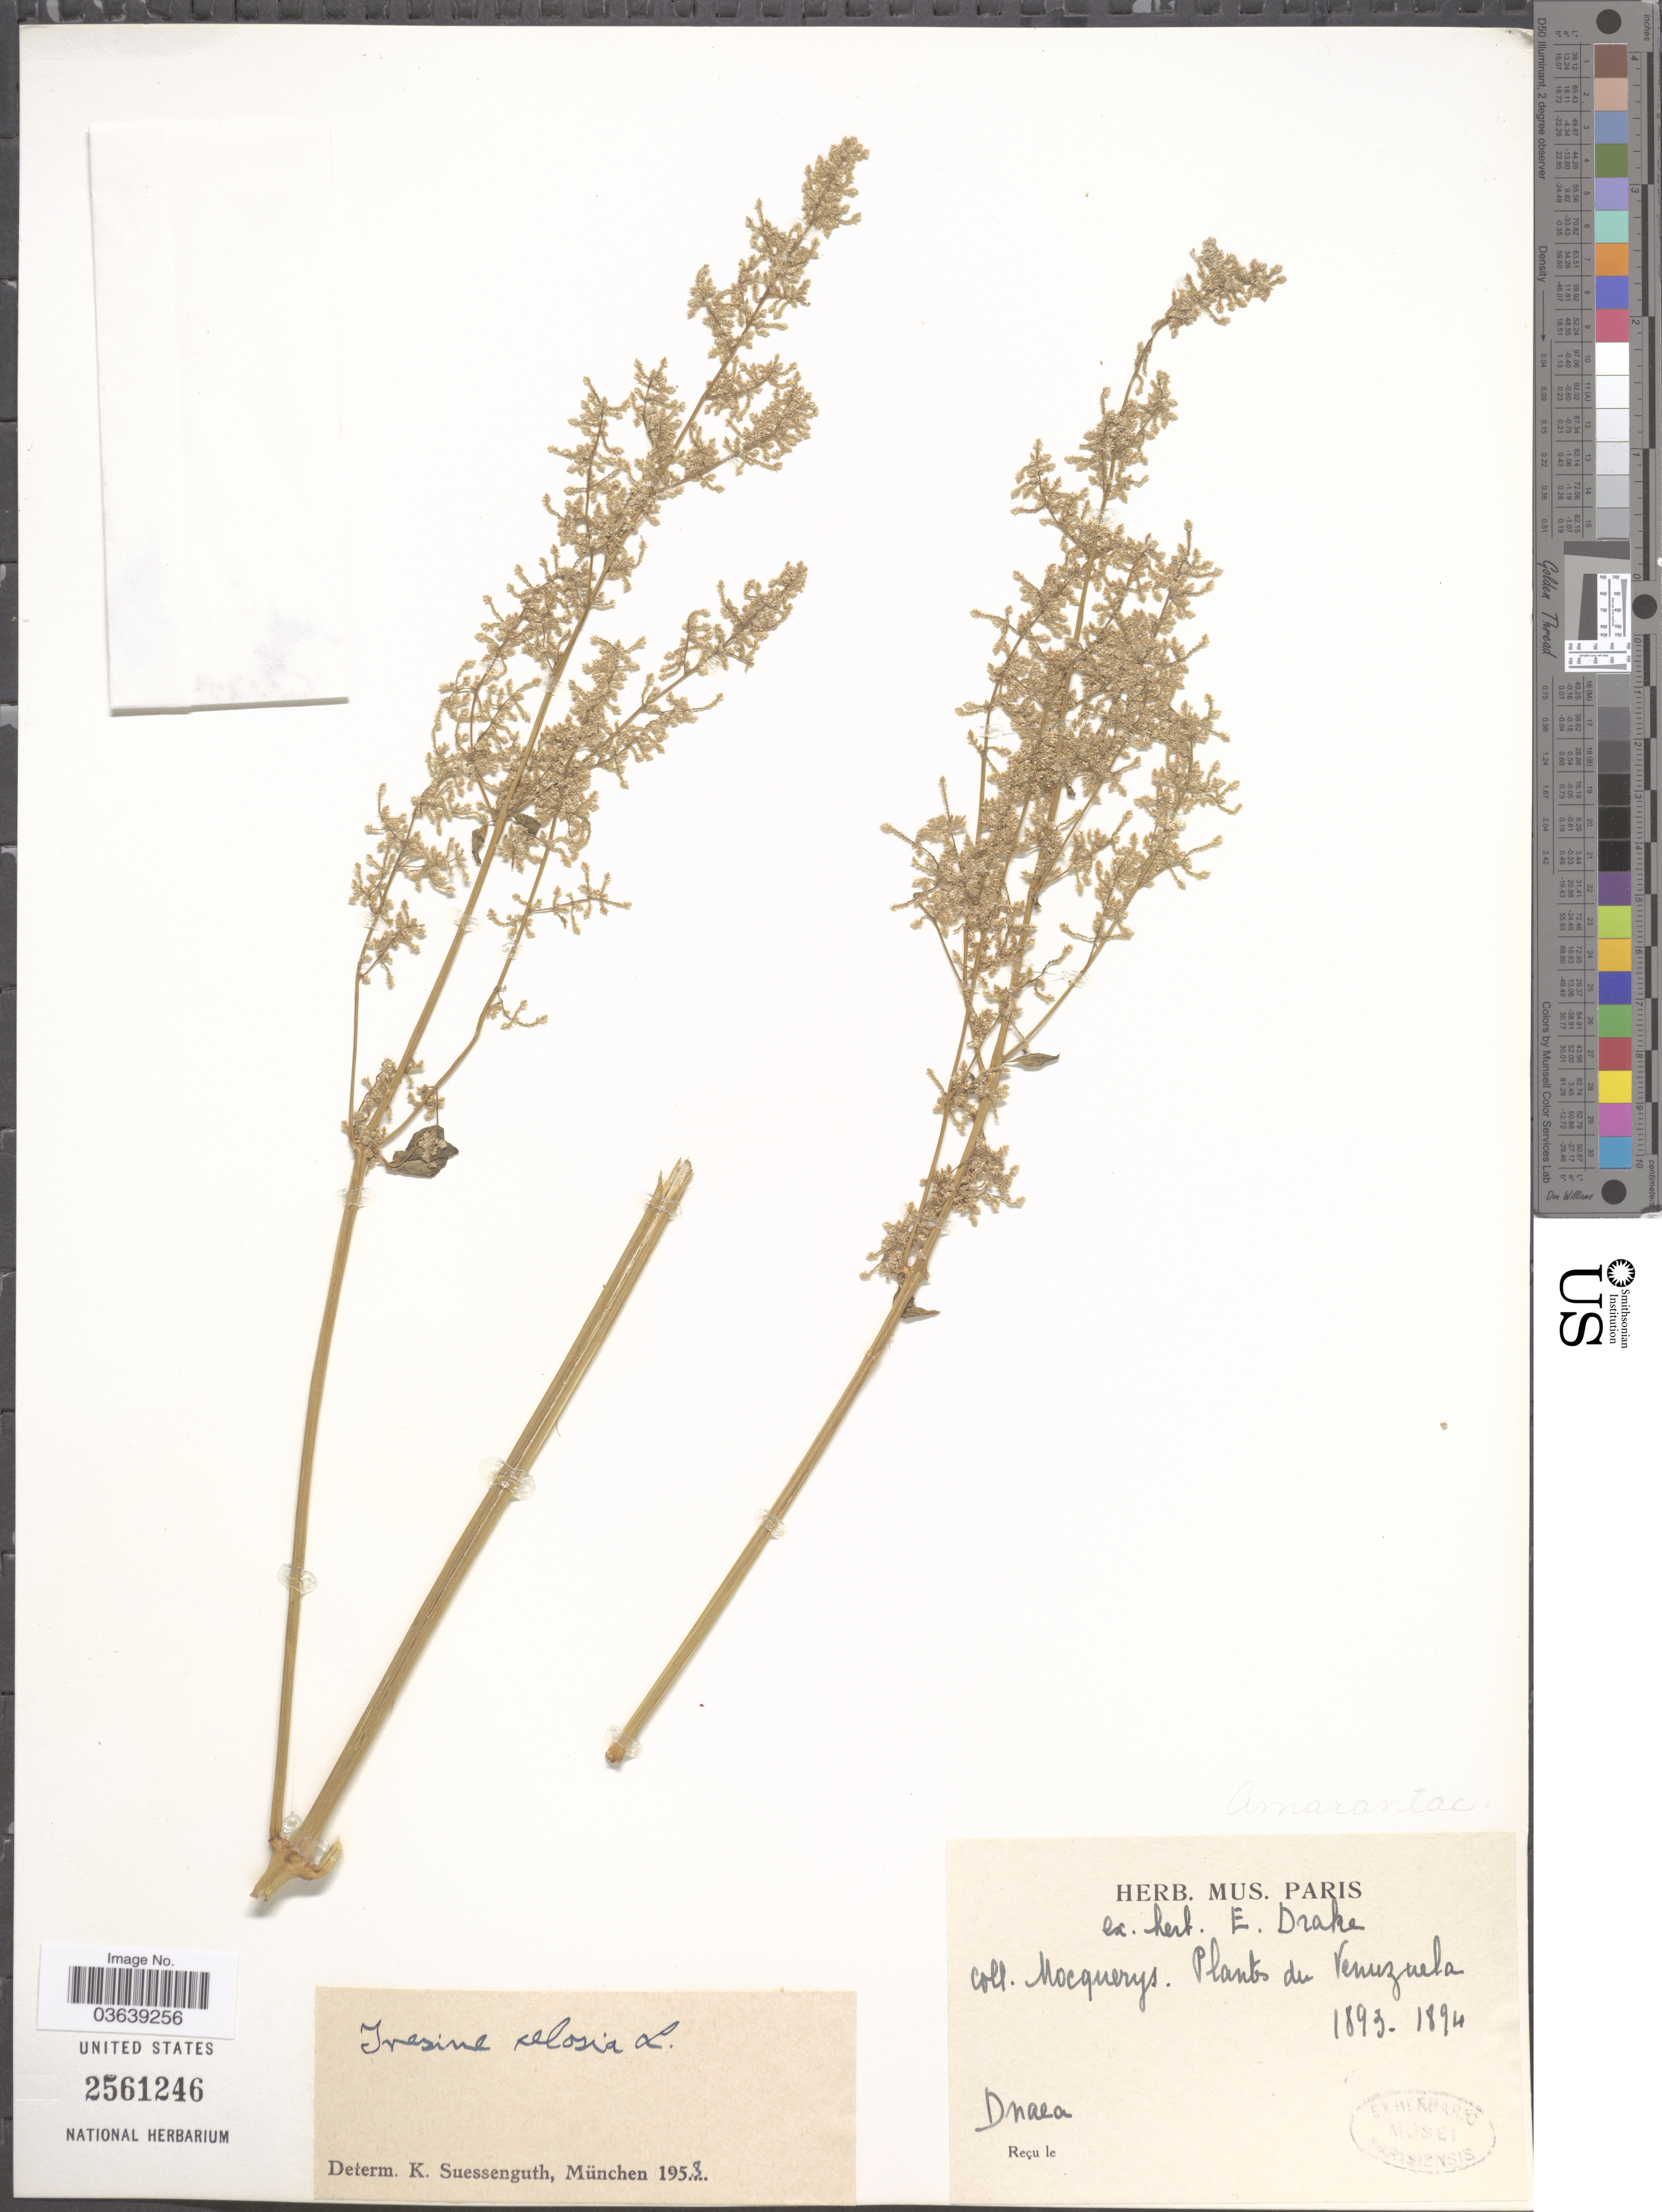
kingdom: Plantae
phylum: Tracheophyta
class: Magnoliopsida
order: Caryophyllales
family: Amaranthaceae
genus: Iresine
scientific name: Iresine celosia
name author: L.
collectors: A. Mocquerys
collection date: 1893/1894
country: Venezuela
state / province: Lara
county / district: Crespo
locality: Duaca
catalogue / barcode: US 2561246